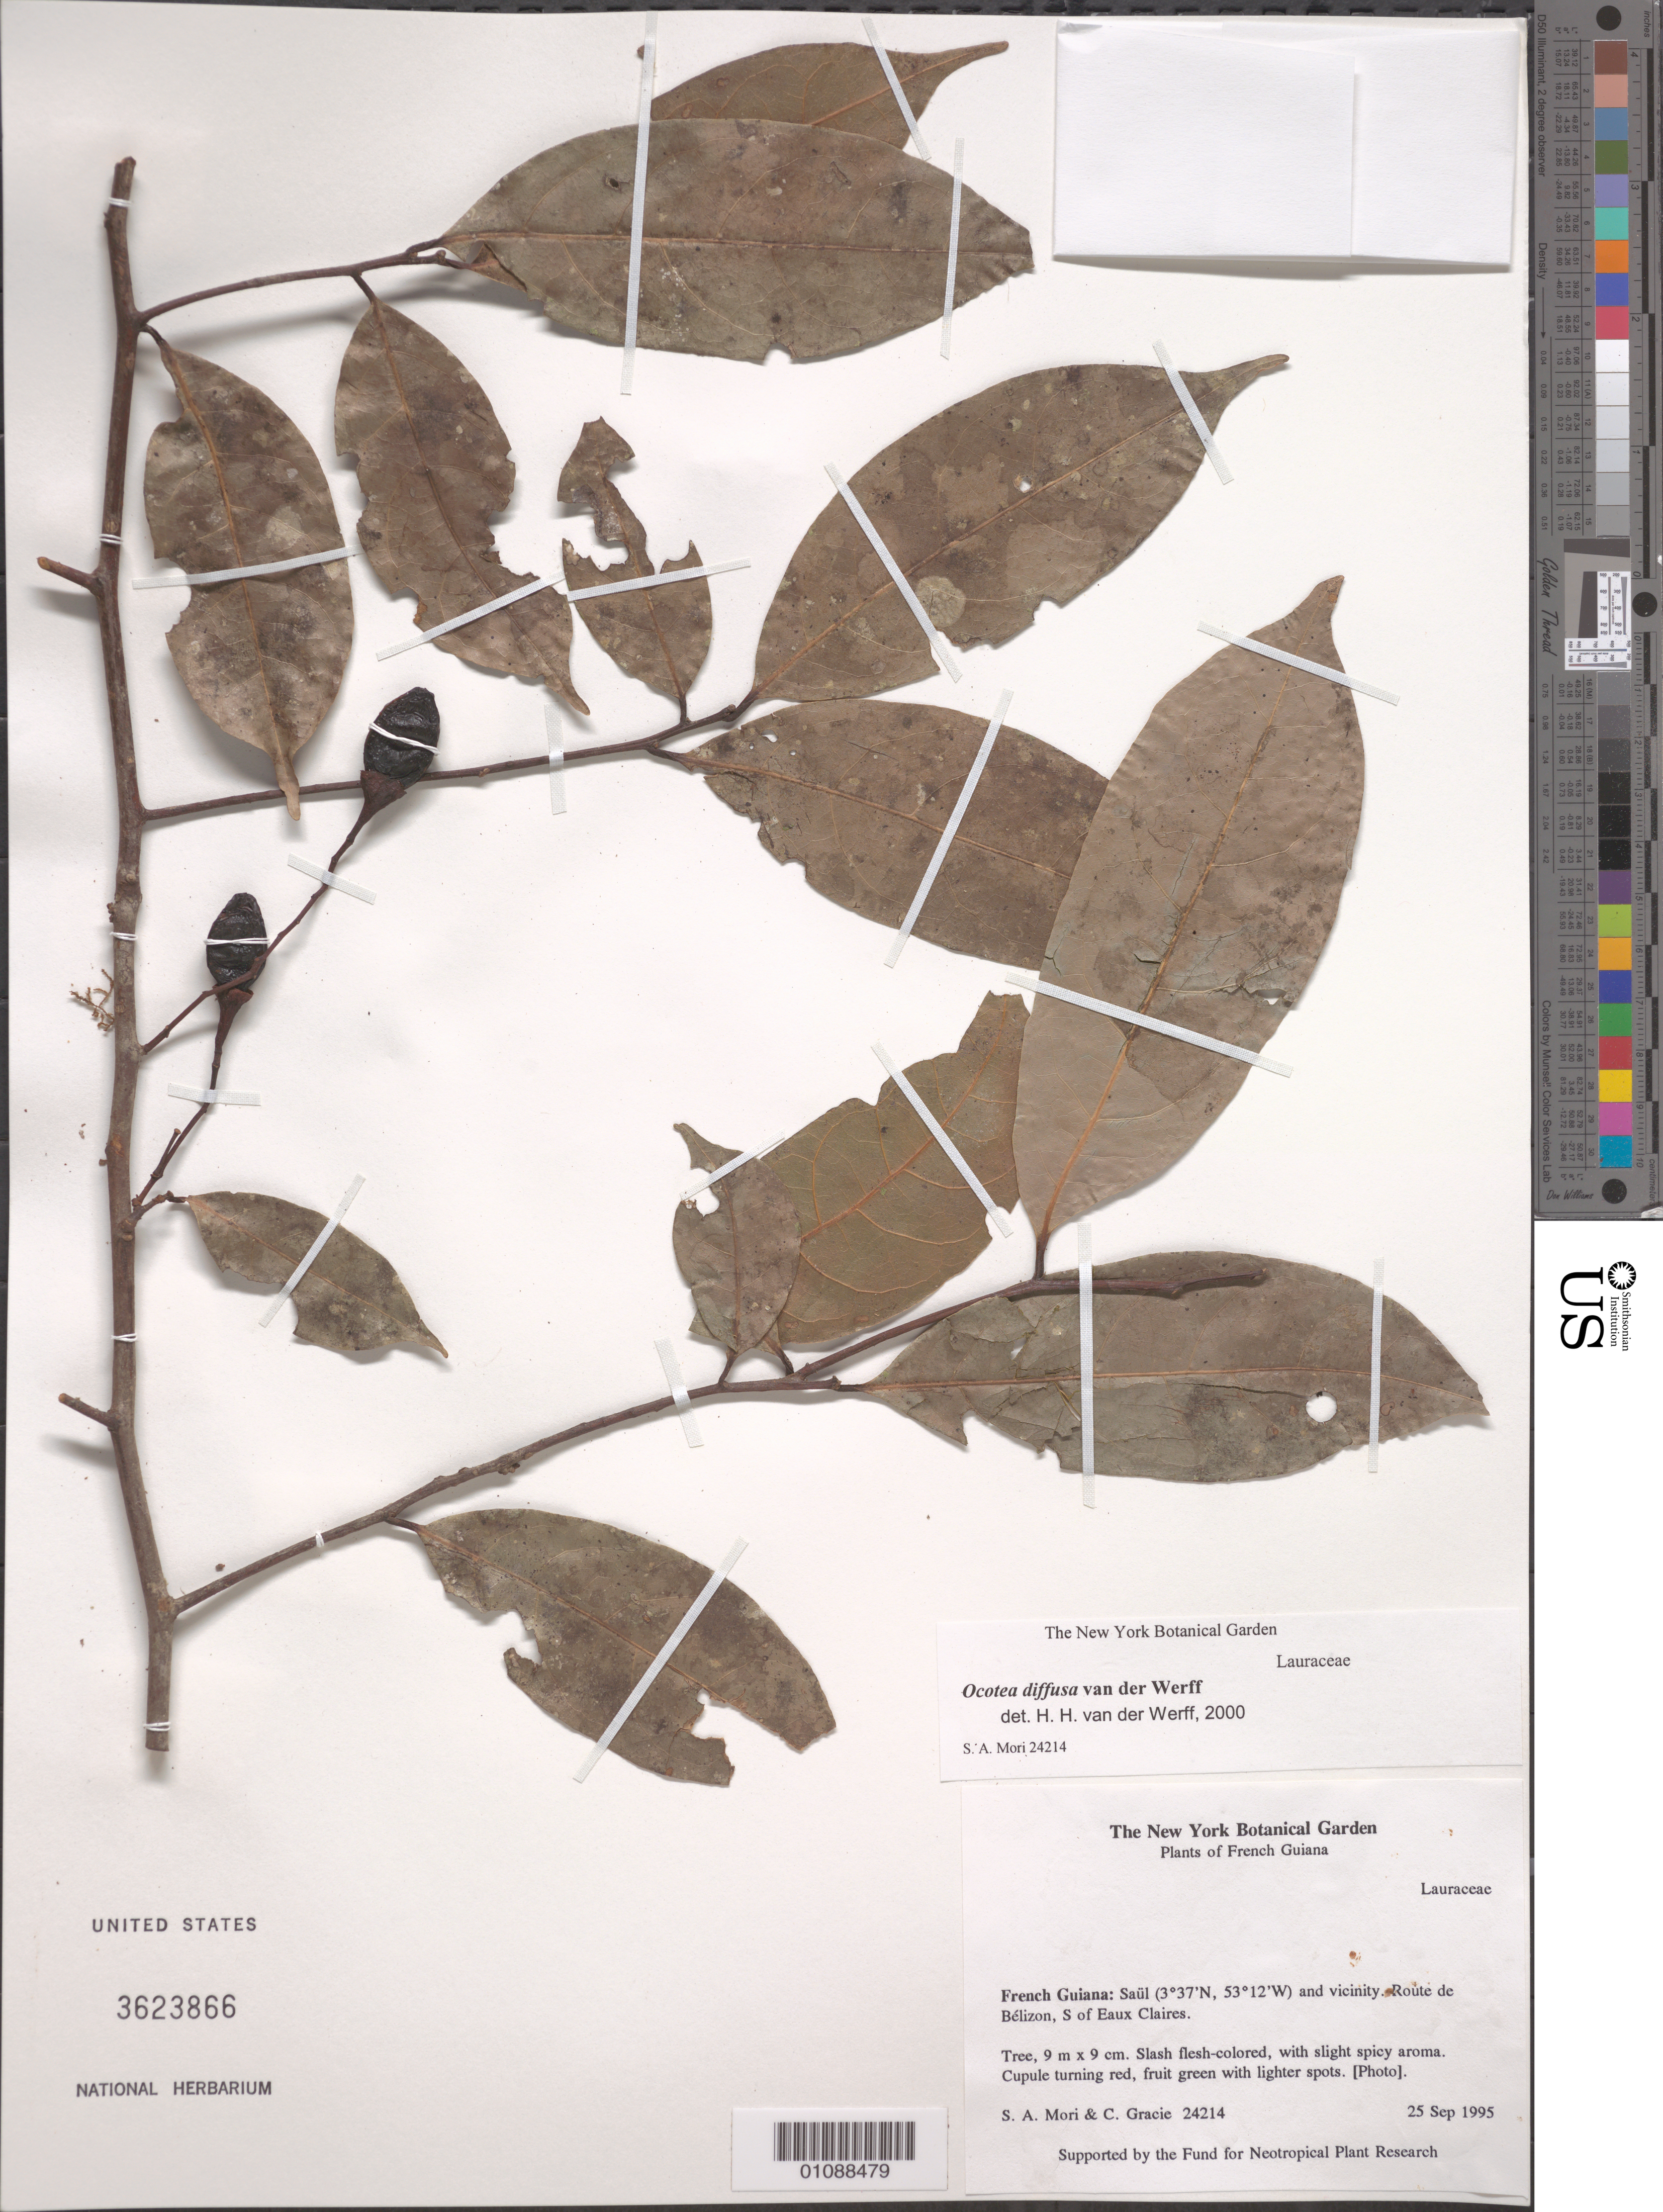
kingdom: Plantae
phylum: Tracheophyta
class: Magnoliopsida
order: Laurales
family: Lauraceae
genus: Ocotea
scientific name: Ocotea diffusa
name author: van der Werff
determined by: van der Werff, H., (MO), Missouri Botanical Garden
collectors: S. Mori & C. A. Gracie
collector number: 24214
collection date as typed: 25-Sep-95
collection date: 1995-09-25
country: French Guiana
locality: Saül and vic. Route de Bélizon, S of Eaux Claires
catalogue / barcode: US 3623866